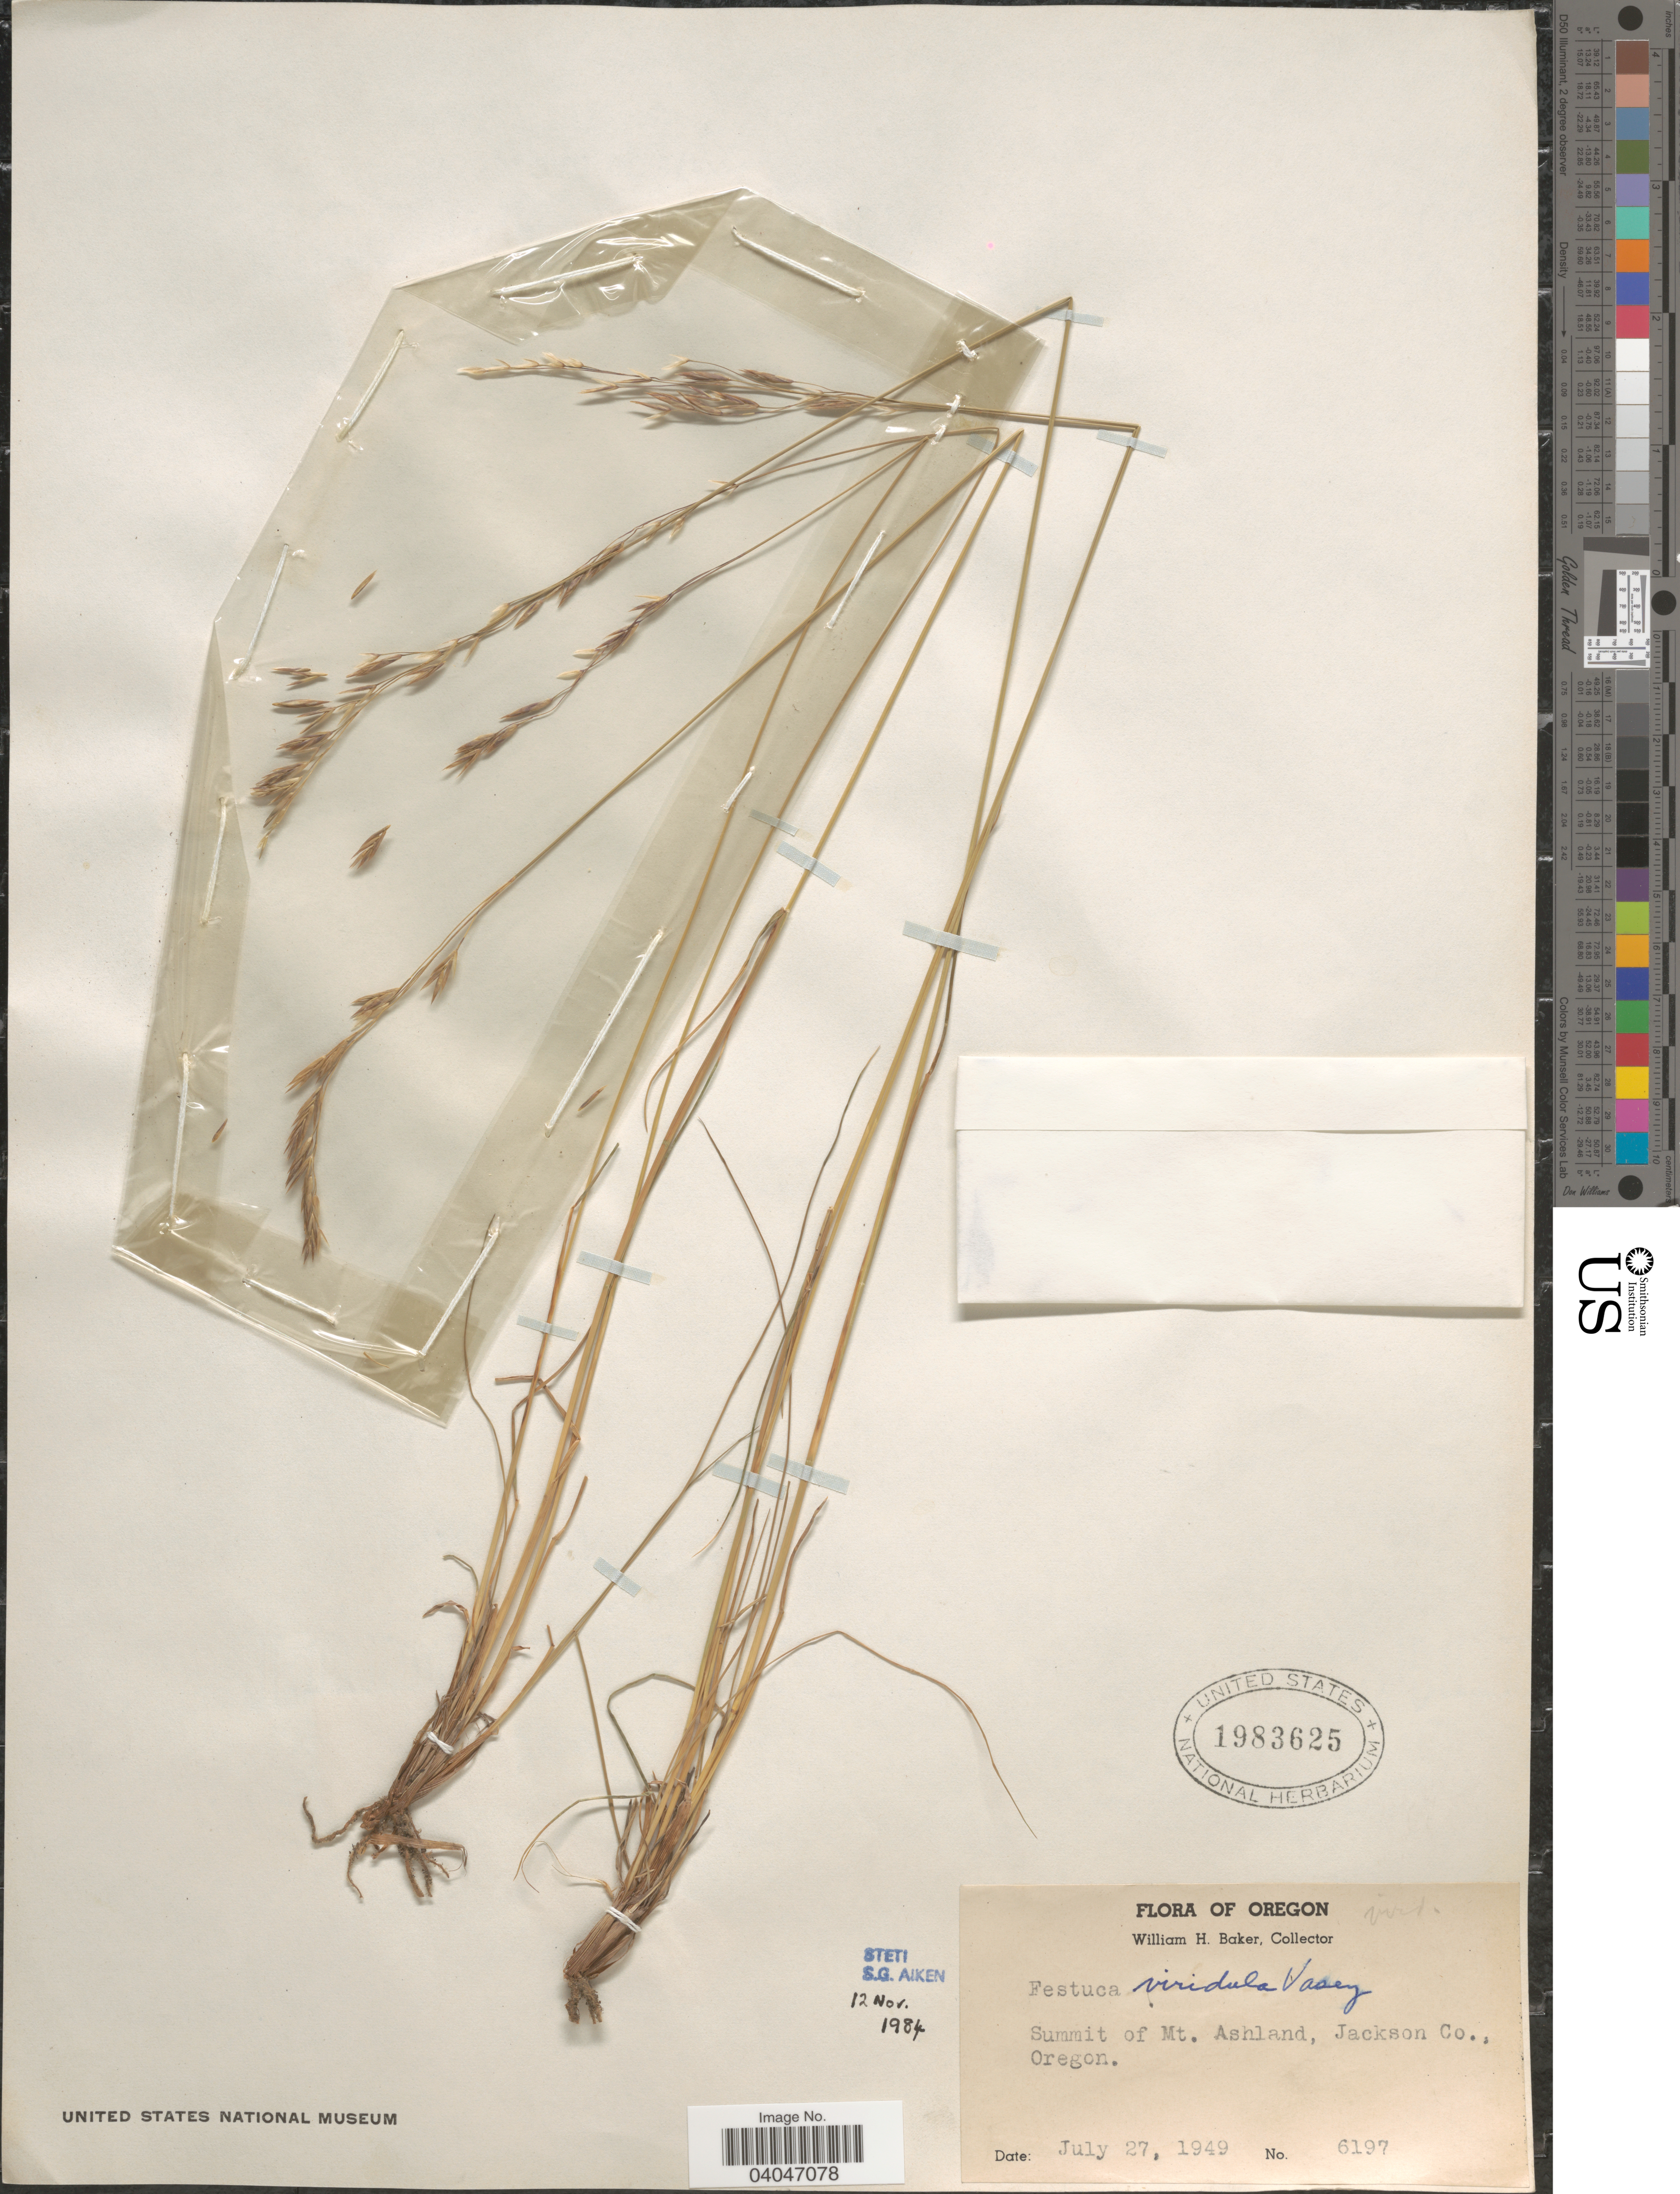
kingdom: Plantae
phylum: Tracheophyta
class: Liliopsida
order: Poales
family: Poaceae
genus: Festuca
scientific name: Festuca viridula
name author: Vasey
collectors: W. H. Baker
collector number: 6197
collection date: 1949-07-27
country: United States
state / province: Oregon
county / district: Jackson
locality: Summit of Mt. Ashland, Jackson Co.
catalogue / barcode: US 1983625